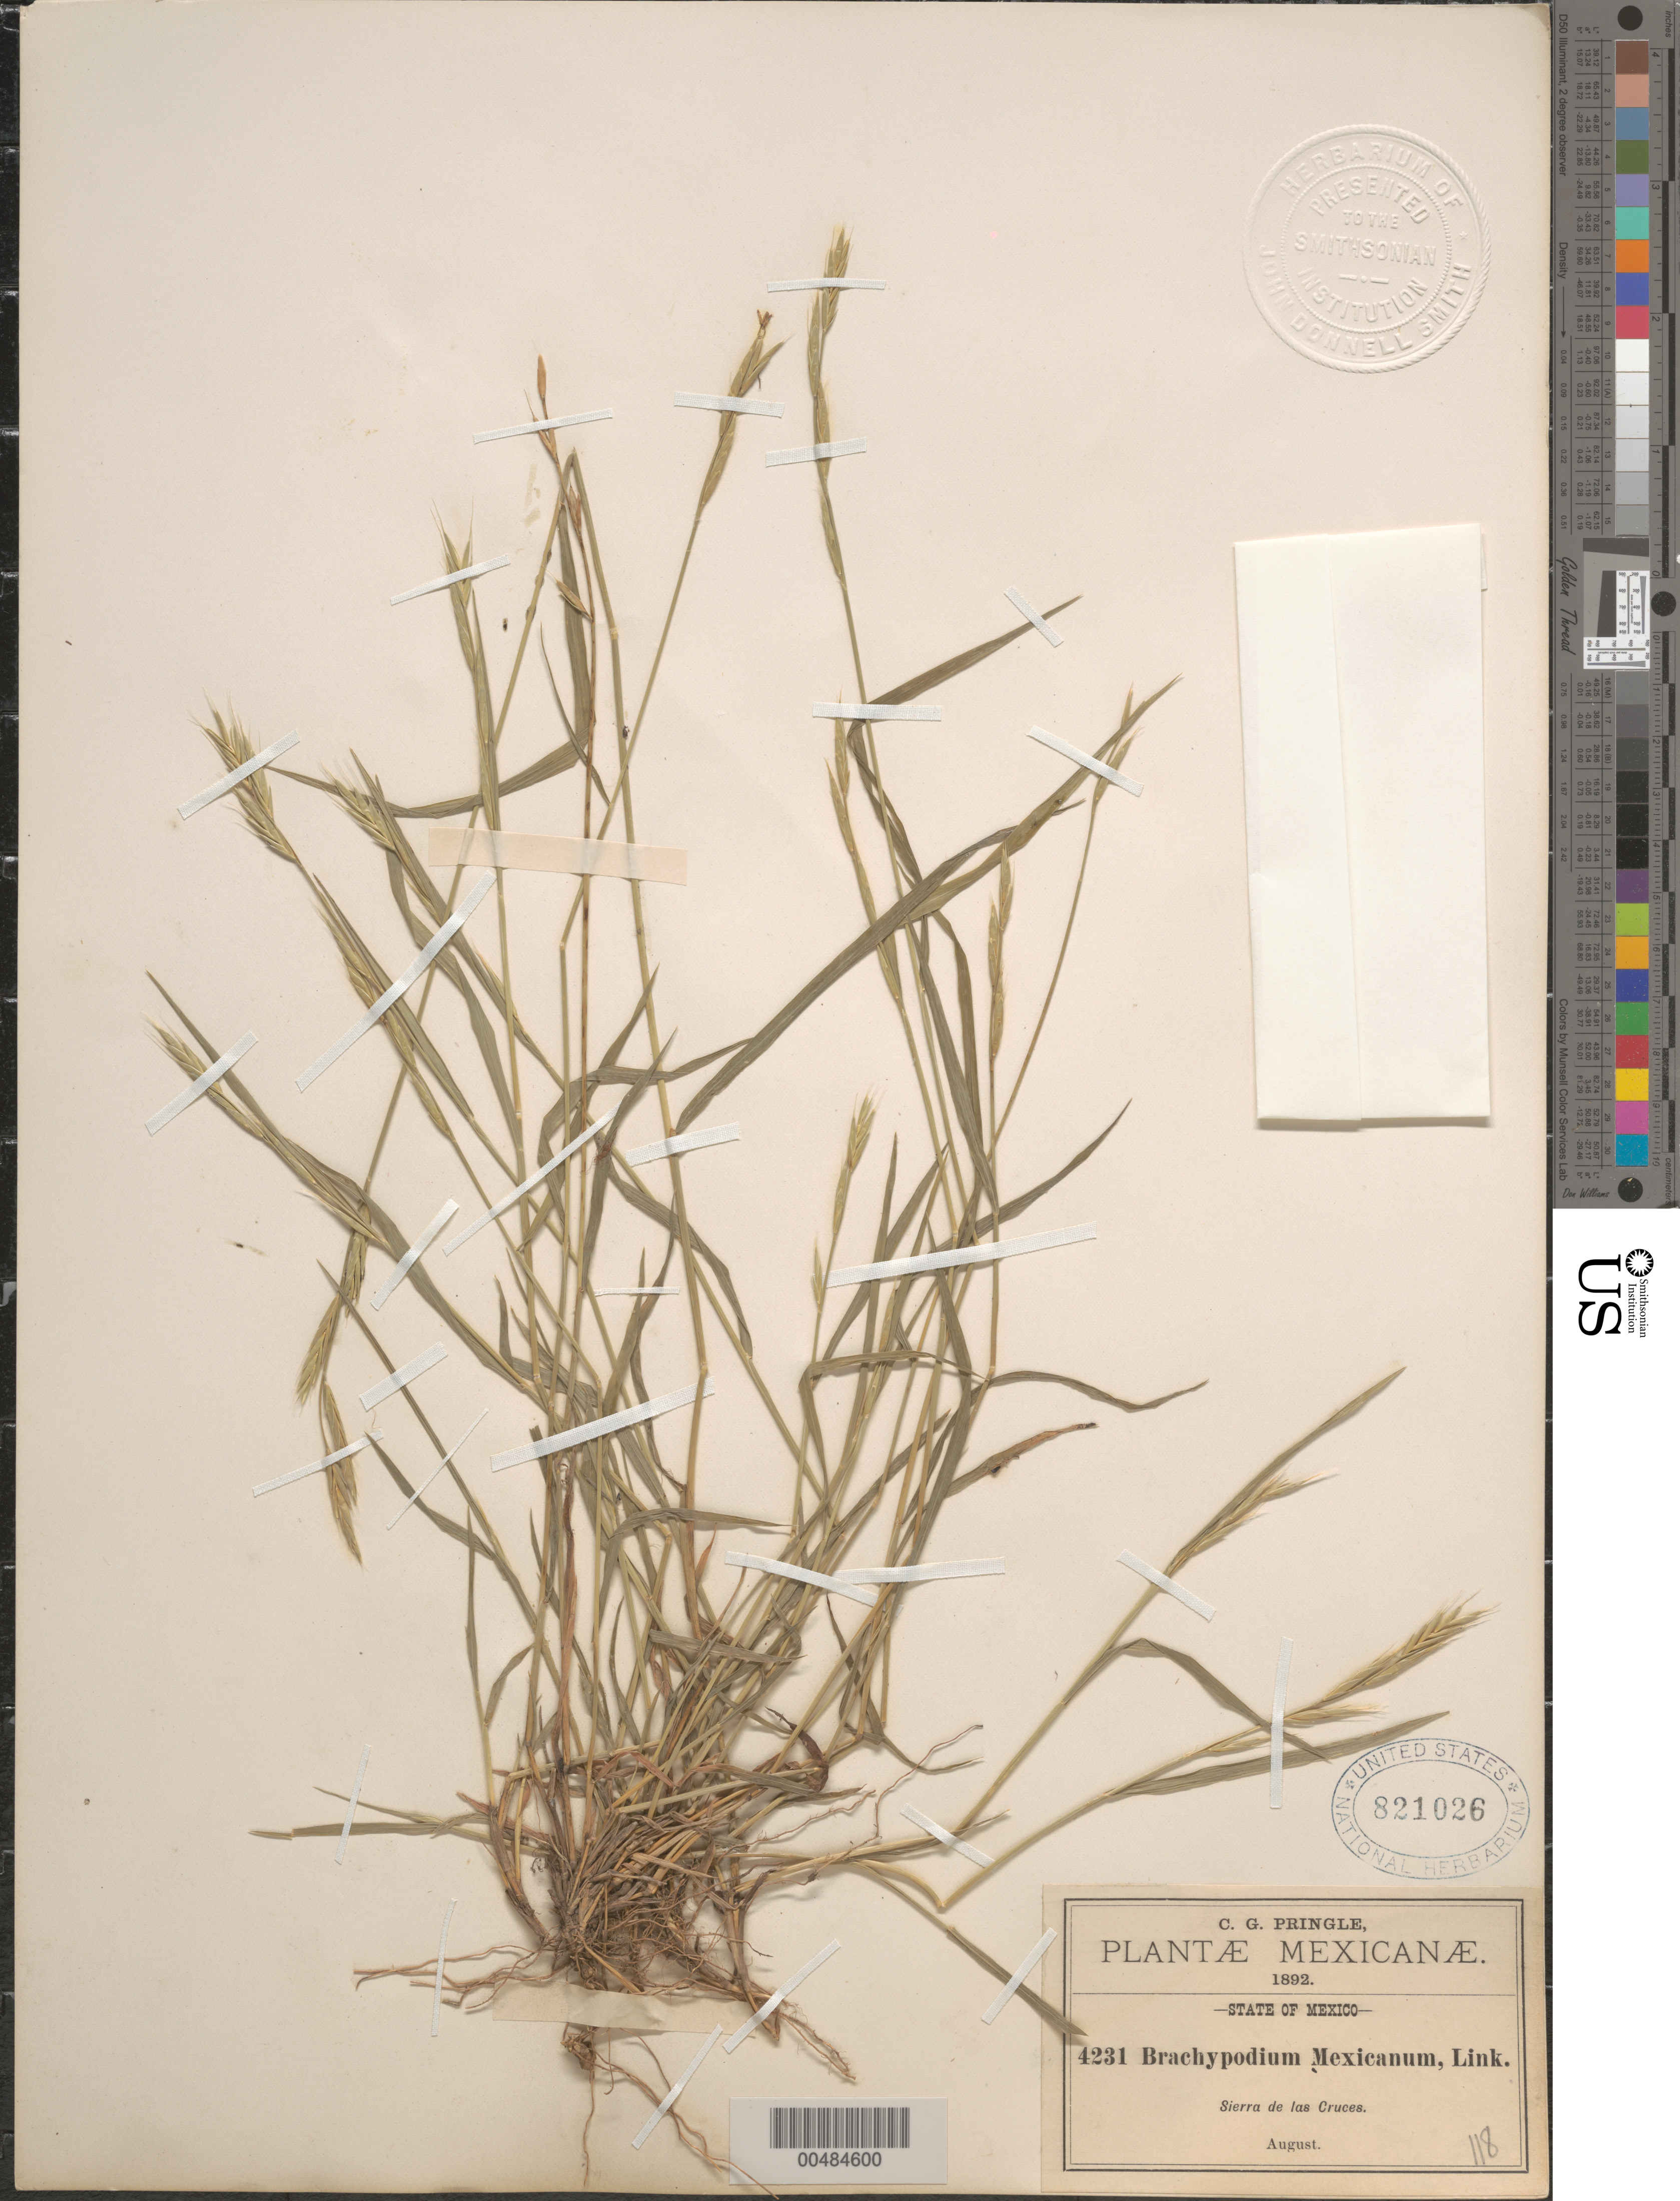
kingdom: Plantae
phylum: Tracheophyta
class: Liliopsida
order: Poales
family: Poaceae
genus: Brachypodium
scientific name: Brachypodium mexicanum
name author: (Roem. & Schult.) Link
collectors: C. G. Pringle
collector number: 4231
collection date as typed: Aug 1892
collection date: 1892-08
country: Mexico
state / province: México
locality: Sierra de las Cruces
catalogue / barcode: US 821026